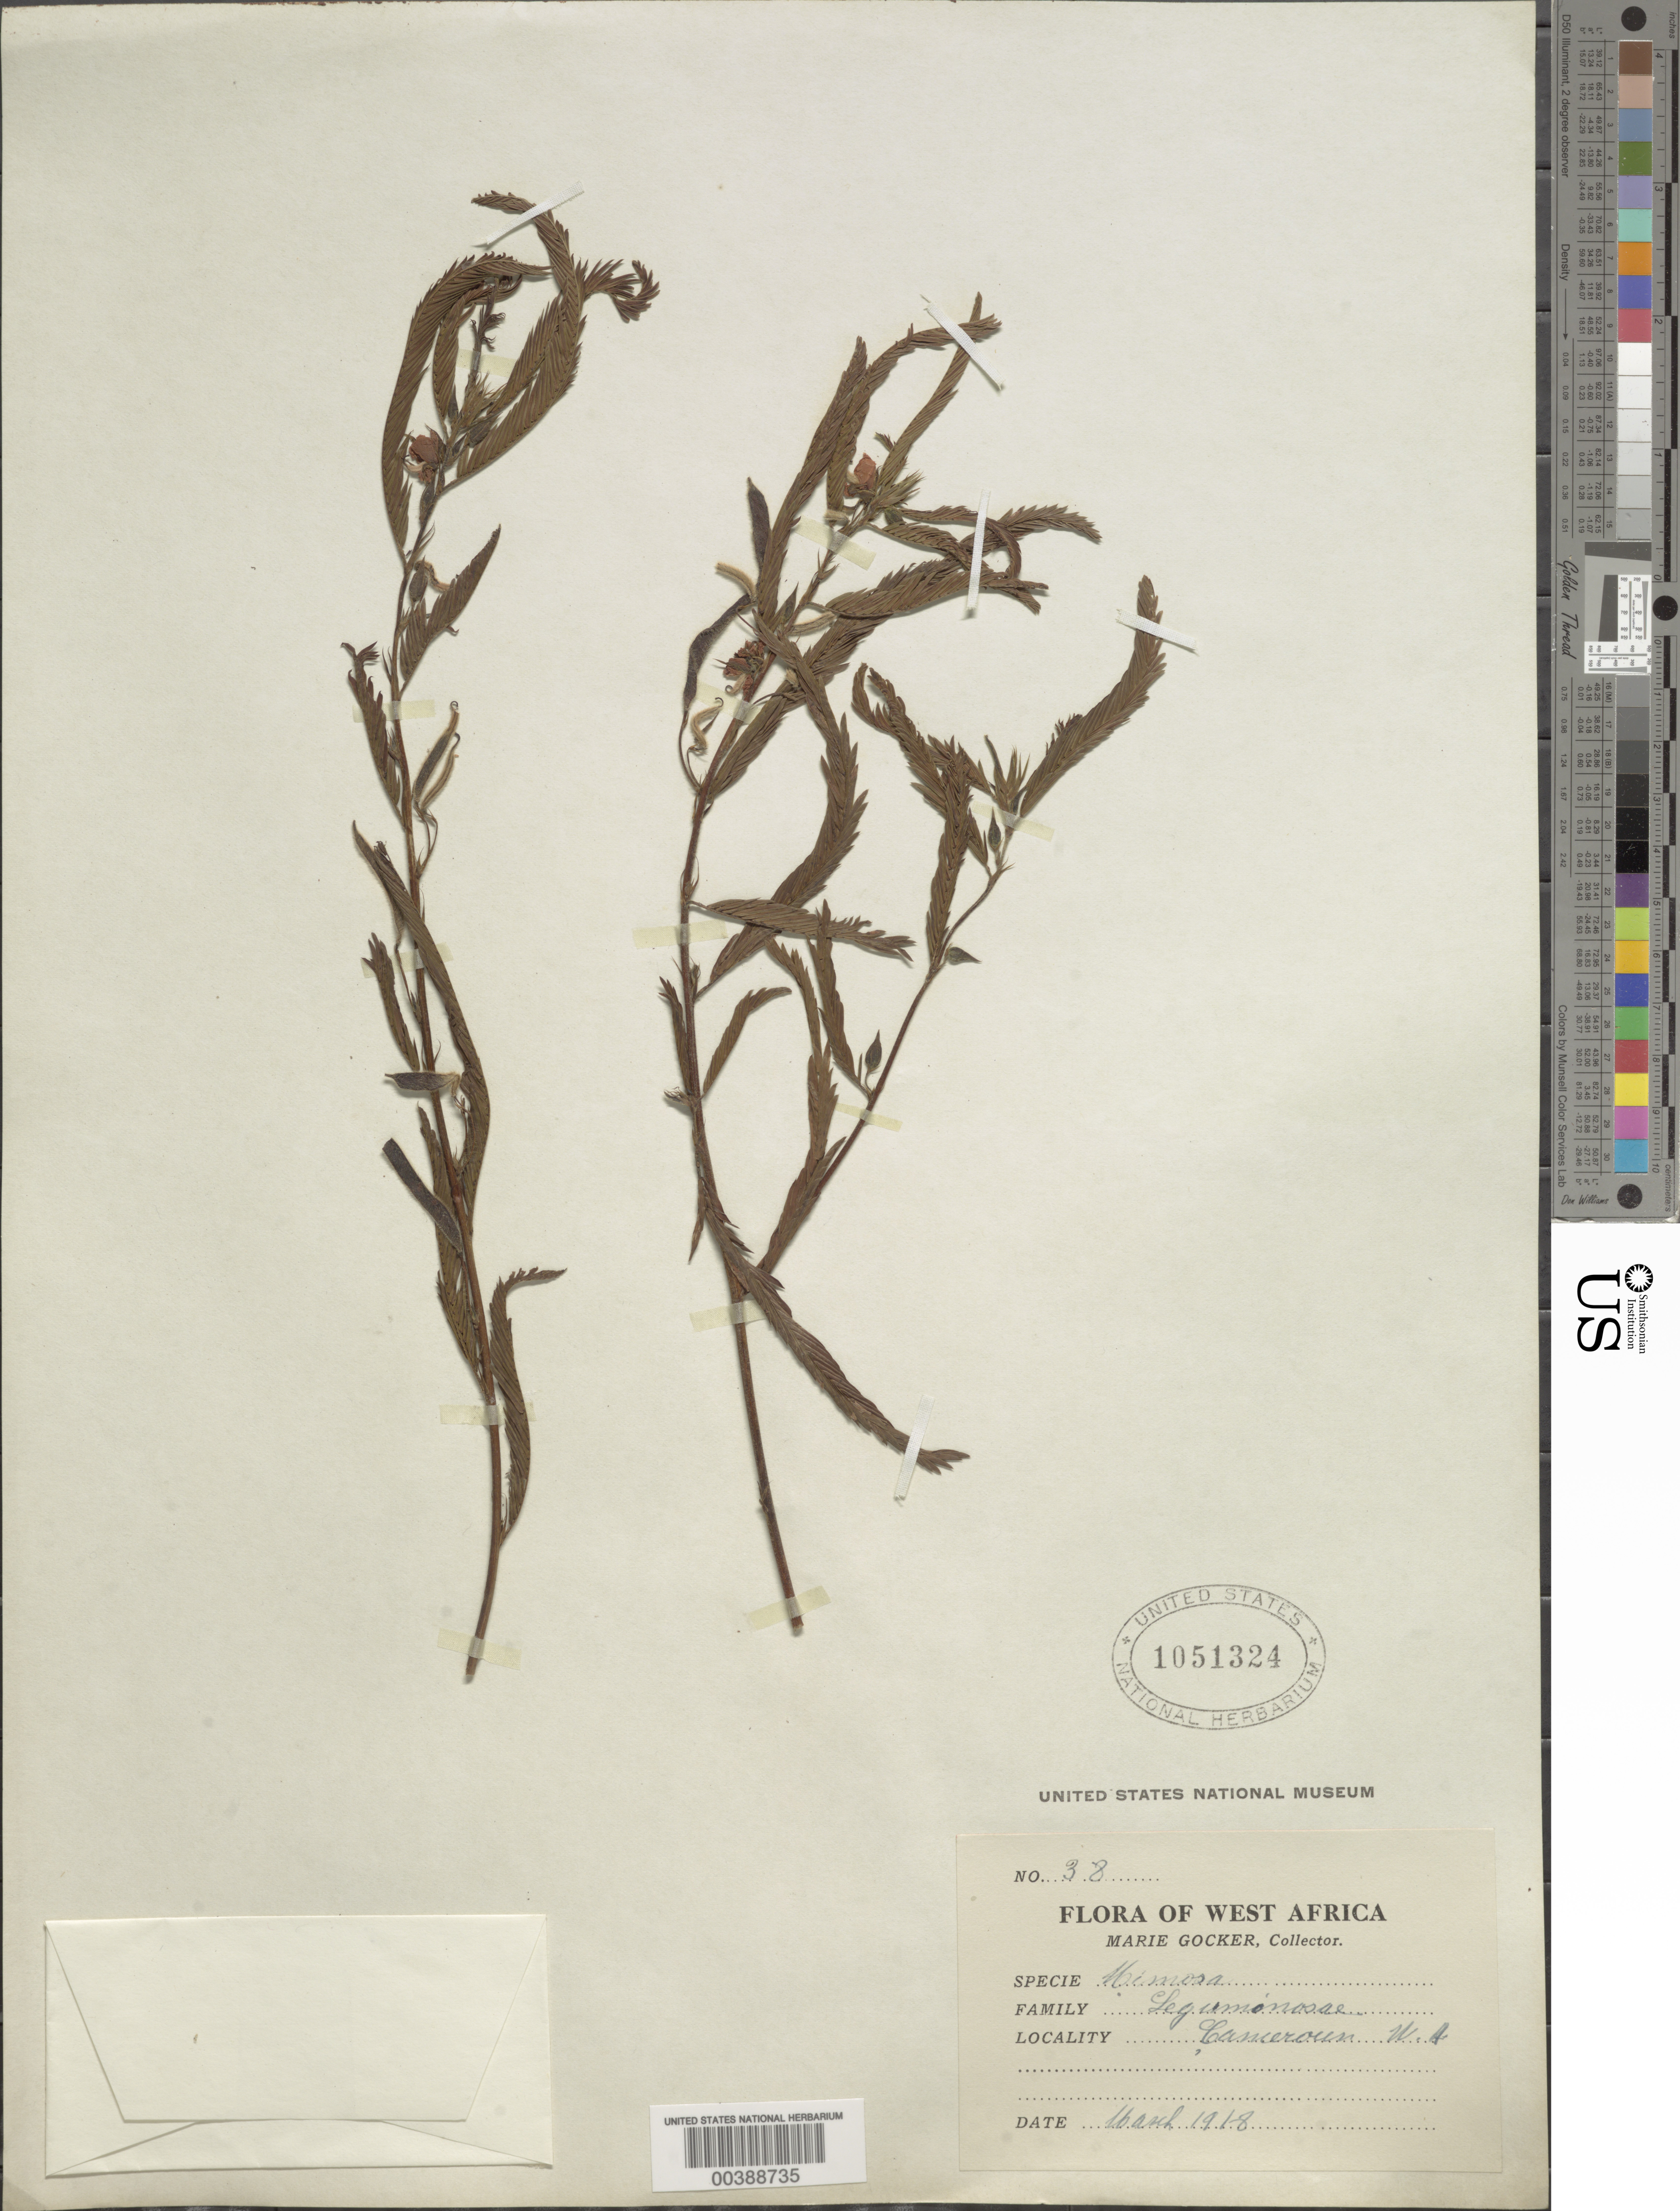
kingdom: Plantae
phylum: Tracheophyta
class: Magnoliopsida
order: Fabales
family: Fabaceae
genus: Chamaecrista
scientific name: Chamaecrista sp.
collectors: M. Gocker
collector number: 38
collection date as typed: Mar 1918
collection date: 1918-03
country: Cameroon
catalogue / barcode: US 1051324